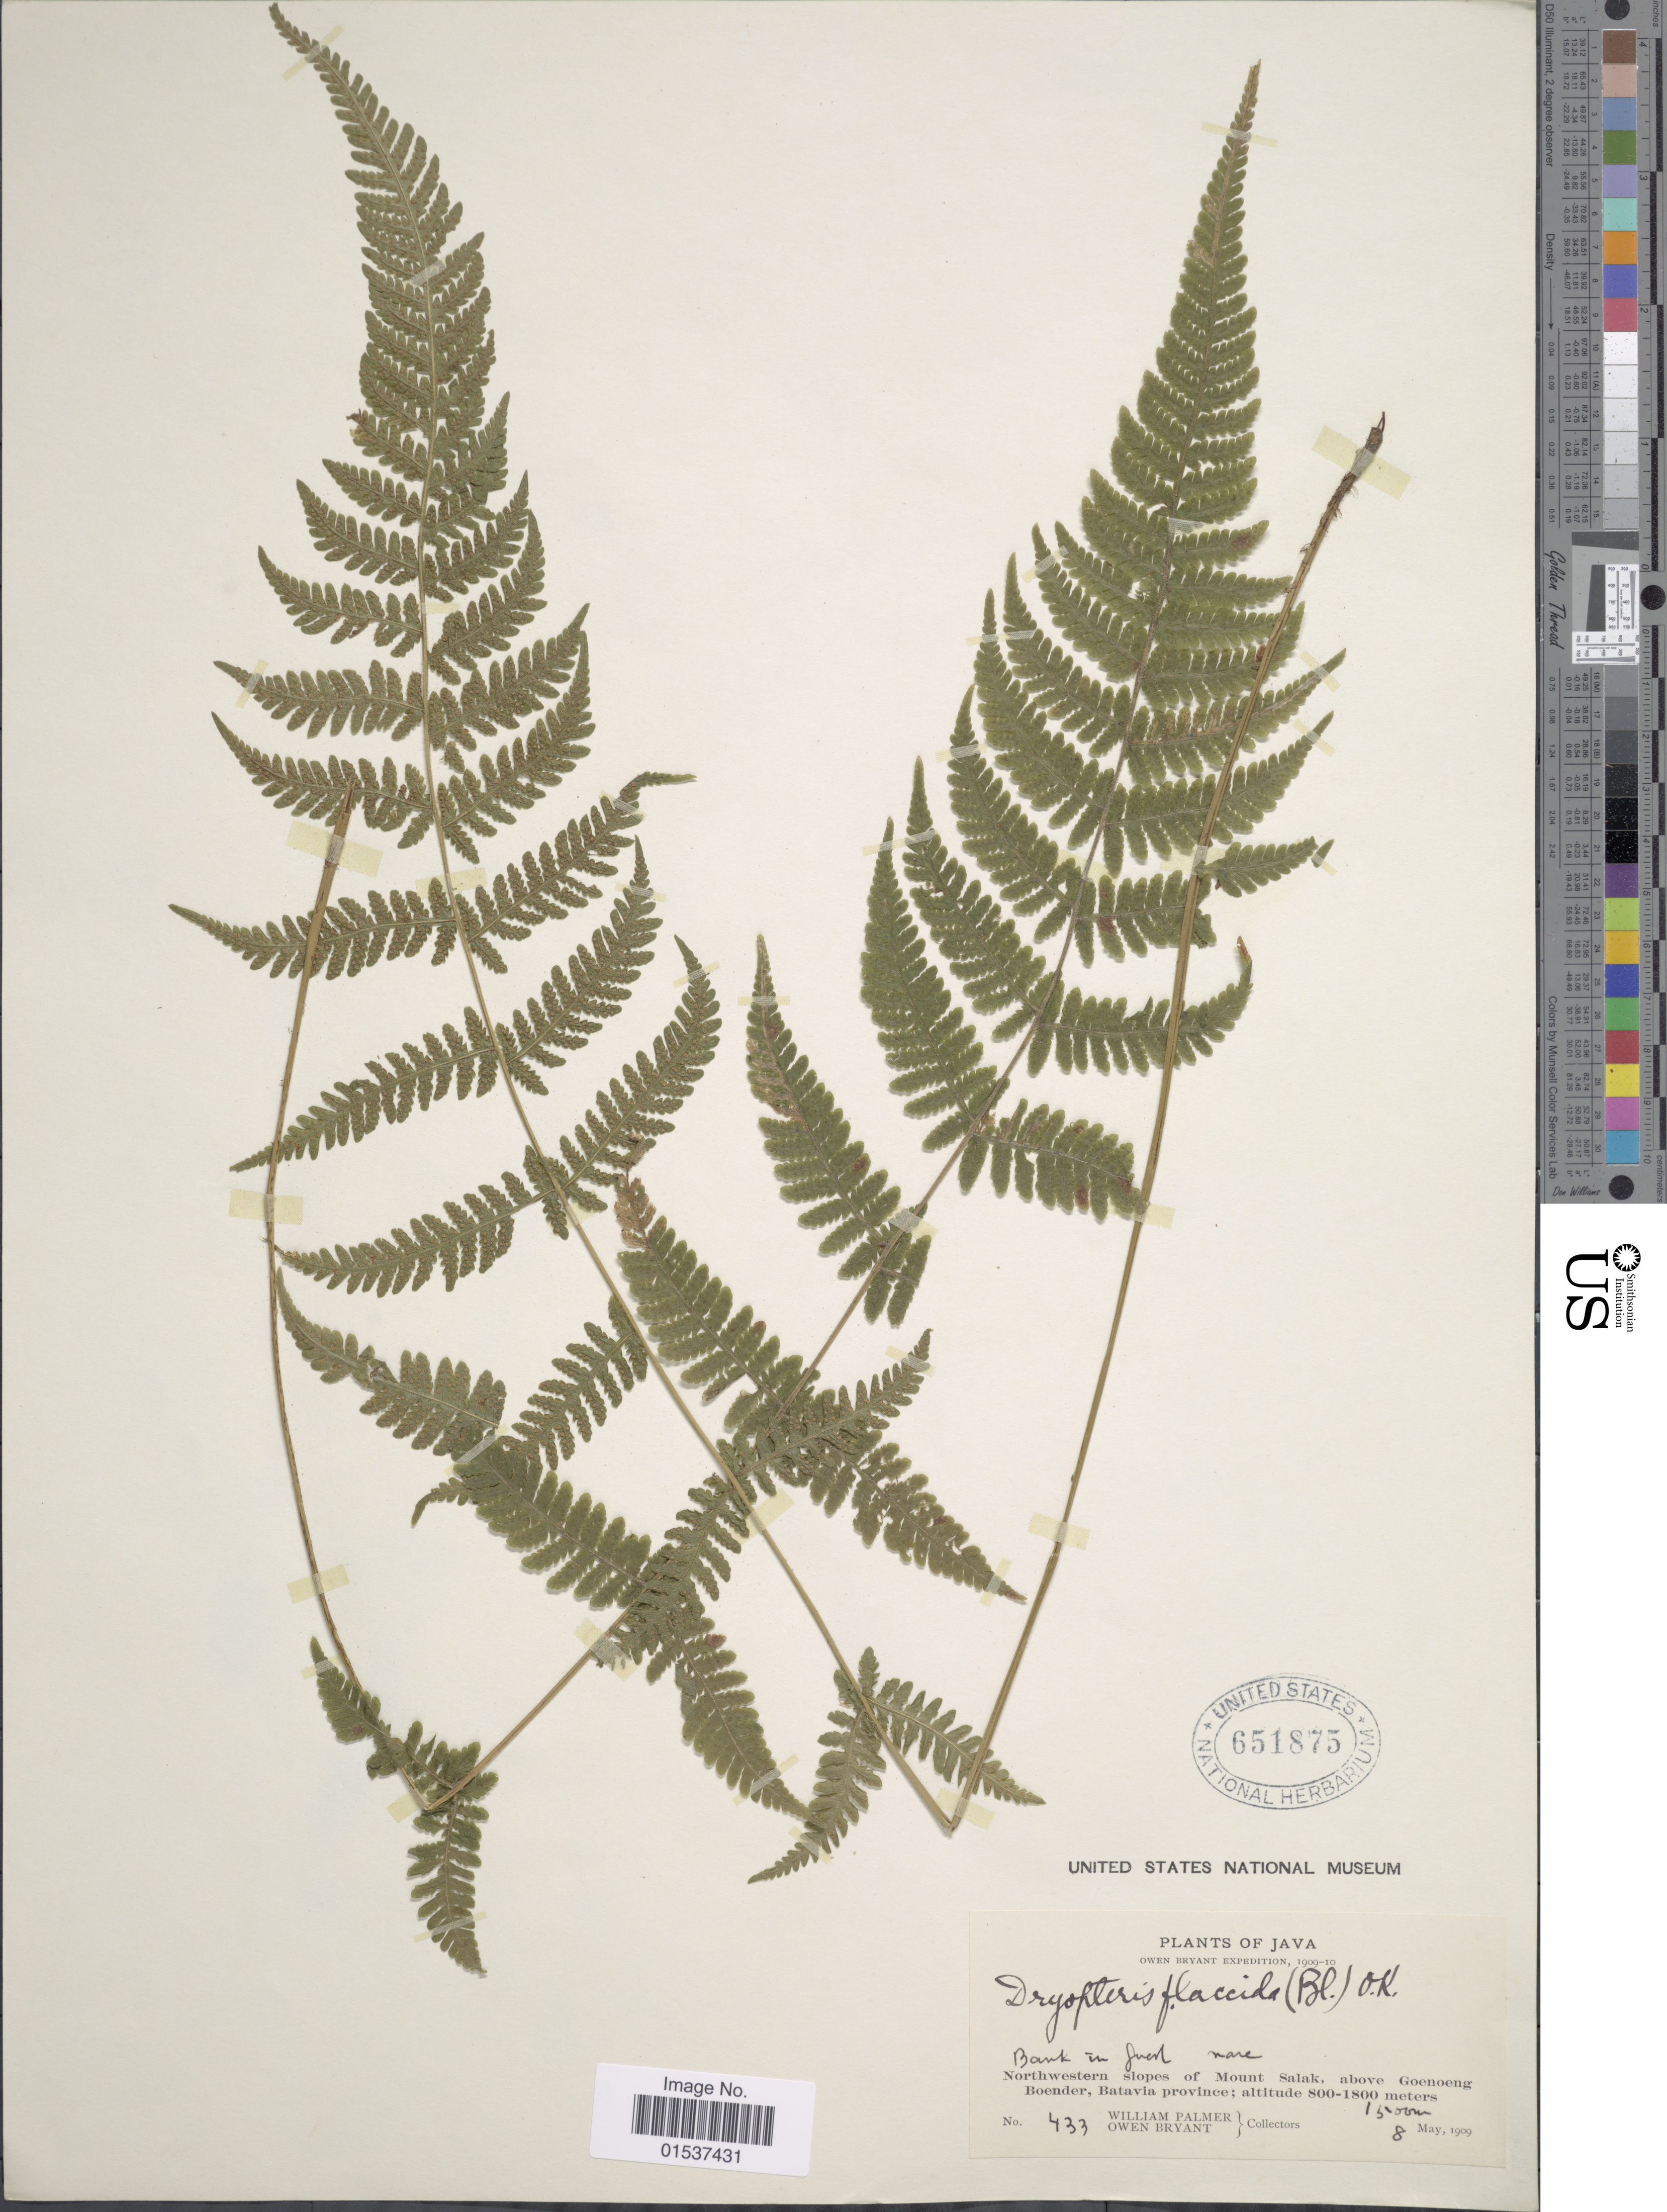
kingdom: Plantae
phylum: Tracheophyta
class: Polypodiopsida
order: Polypodiales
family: Thelypteridaceae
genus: Metathelypteris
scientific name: Metathelypteris flaccida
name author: (Blume) Ching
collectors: W. Palmer & O. Bryant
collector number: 433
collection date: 1909-05-08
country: Indonesia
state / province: Java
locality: Java, Northwestern slopes of Mount Salak, above Goenoeng Boender, Batavia province.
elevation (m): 1500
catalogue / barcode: US 651875